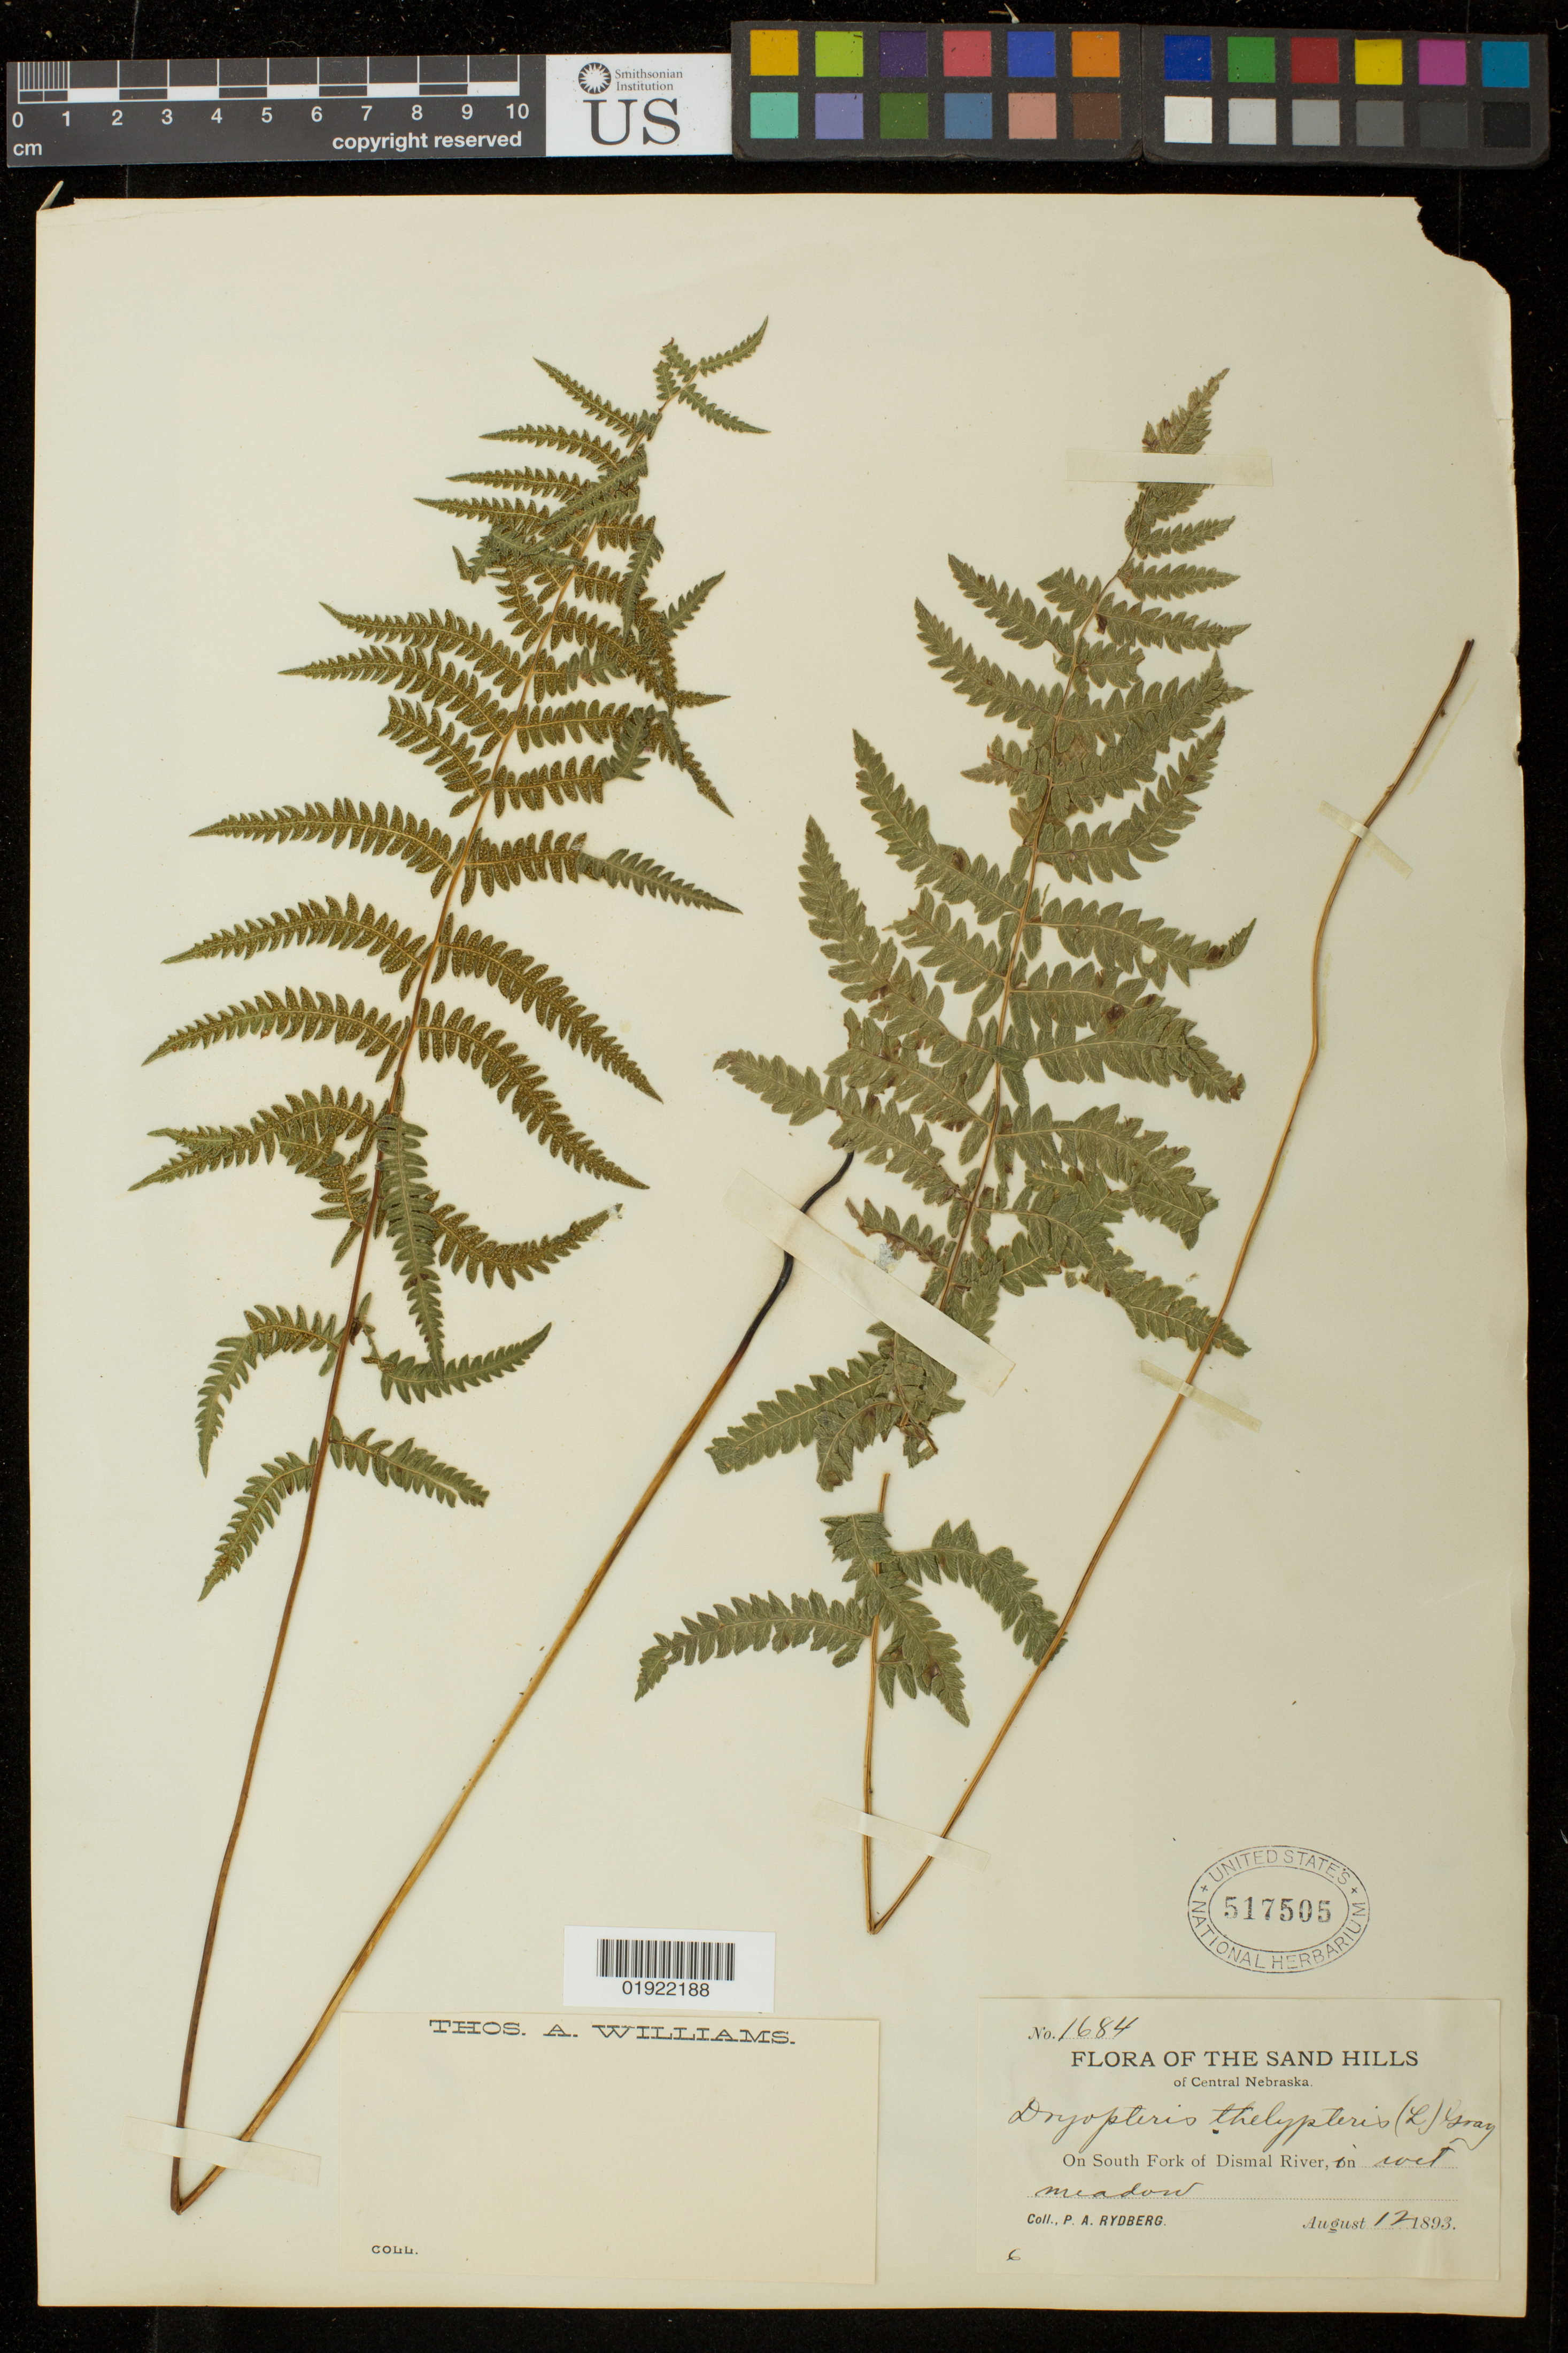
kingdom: Plantae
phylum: Tracheophyta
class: Polypodiopsida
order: Polypodiales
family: Thelypteridaceae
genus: Thelypteris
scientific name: Thelypteris palustris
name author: (Salisb.) Schott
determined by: Schott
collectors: P. A. Rydberg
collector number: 1684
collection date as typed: August 12, 1893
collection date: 1893-08-12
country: United States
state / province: Nebraska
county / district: blaine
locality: on south fork of Dismal River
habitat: in wet meadow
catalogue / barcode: US 517505